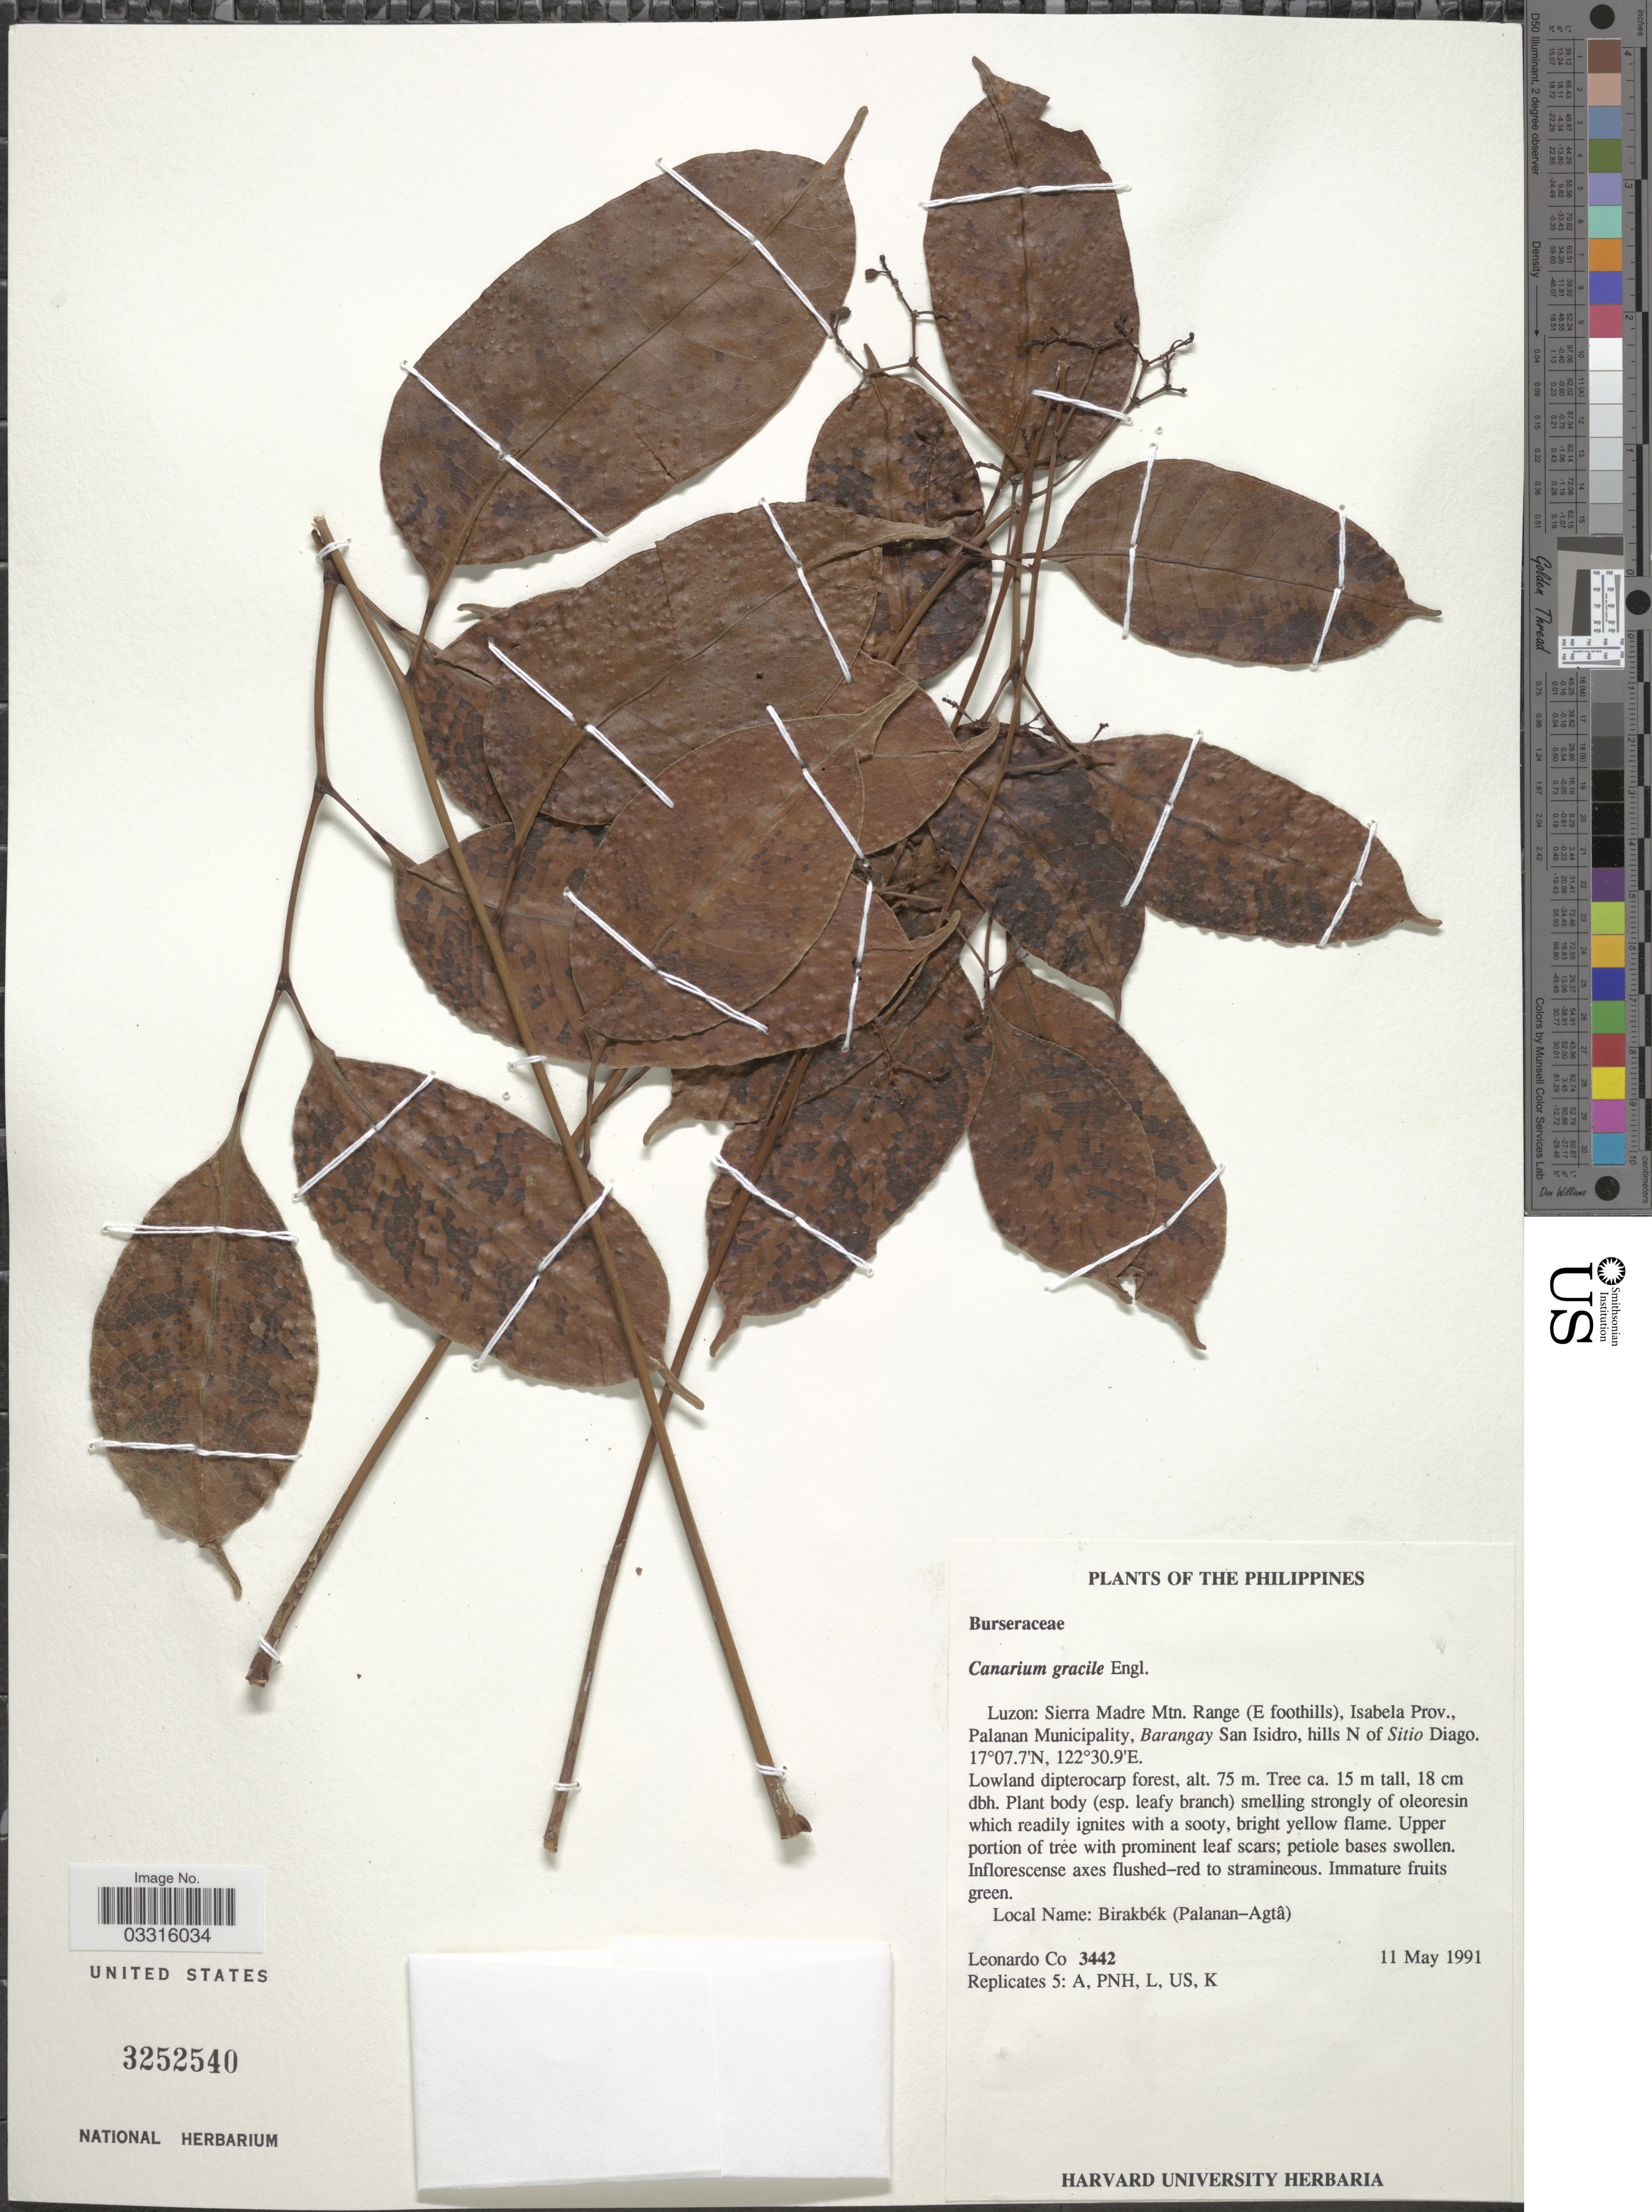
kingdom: Plantae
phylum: Tracheophyta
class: Magnoliopsida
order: Sapindales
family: Burseraceae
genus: Canarium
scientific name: Canarium gracile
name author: Engl.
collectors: L. Co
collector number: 3442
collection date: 1991-05-11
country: Philippines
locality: Luzon: Sierra Madre Mtn. Range (E foothills), Isabela Prov., Palanan Municipality, Barangay San Isidro, hills N of Sitio Diago.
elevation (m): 75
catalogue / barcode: US 3252540